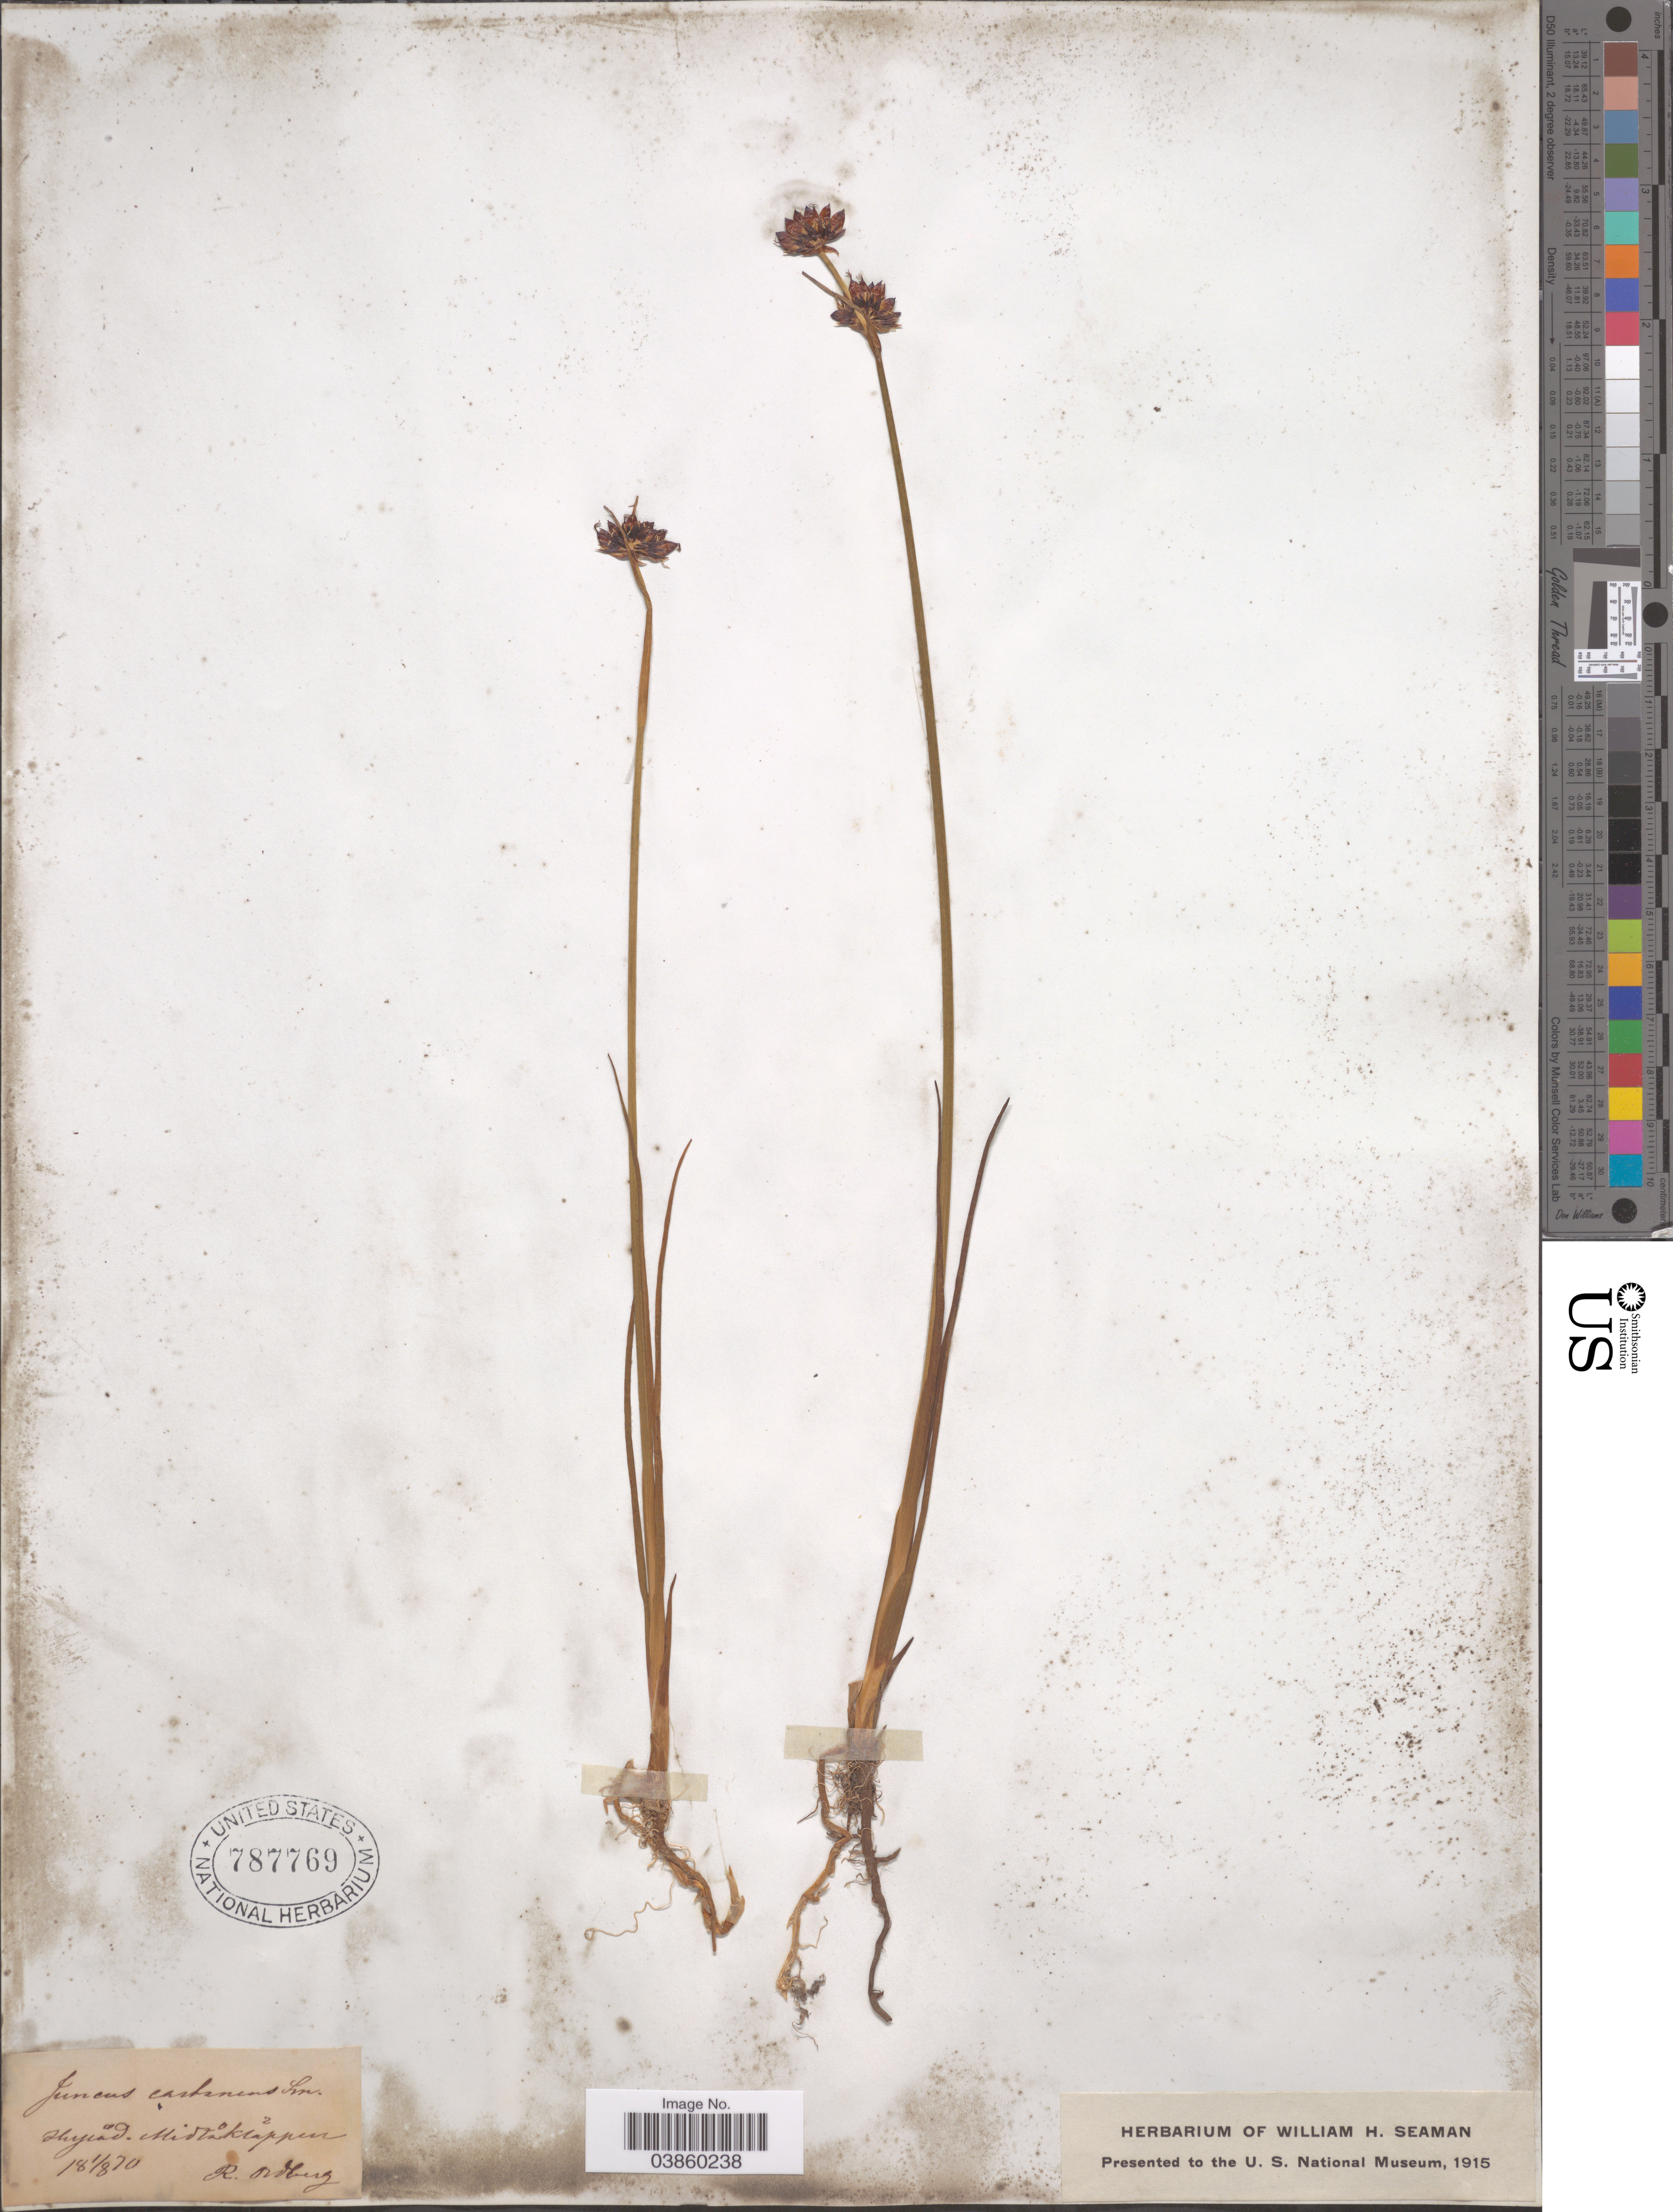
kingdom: Plantae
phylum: Tracheophyta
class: Liliopsida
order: Poales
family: Juncaceae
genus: Juncus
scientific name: Juncus castaneus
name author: Sm.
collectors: R. Oldberg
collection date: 1870-08-01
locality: Thy [illegible text] Midtaklappen. [interpreted]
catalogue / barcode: US 787769